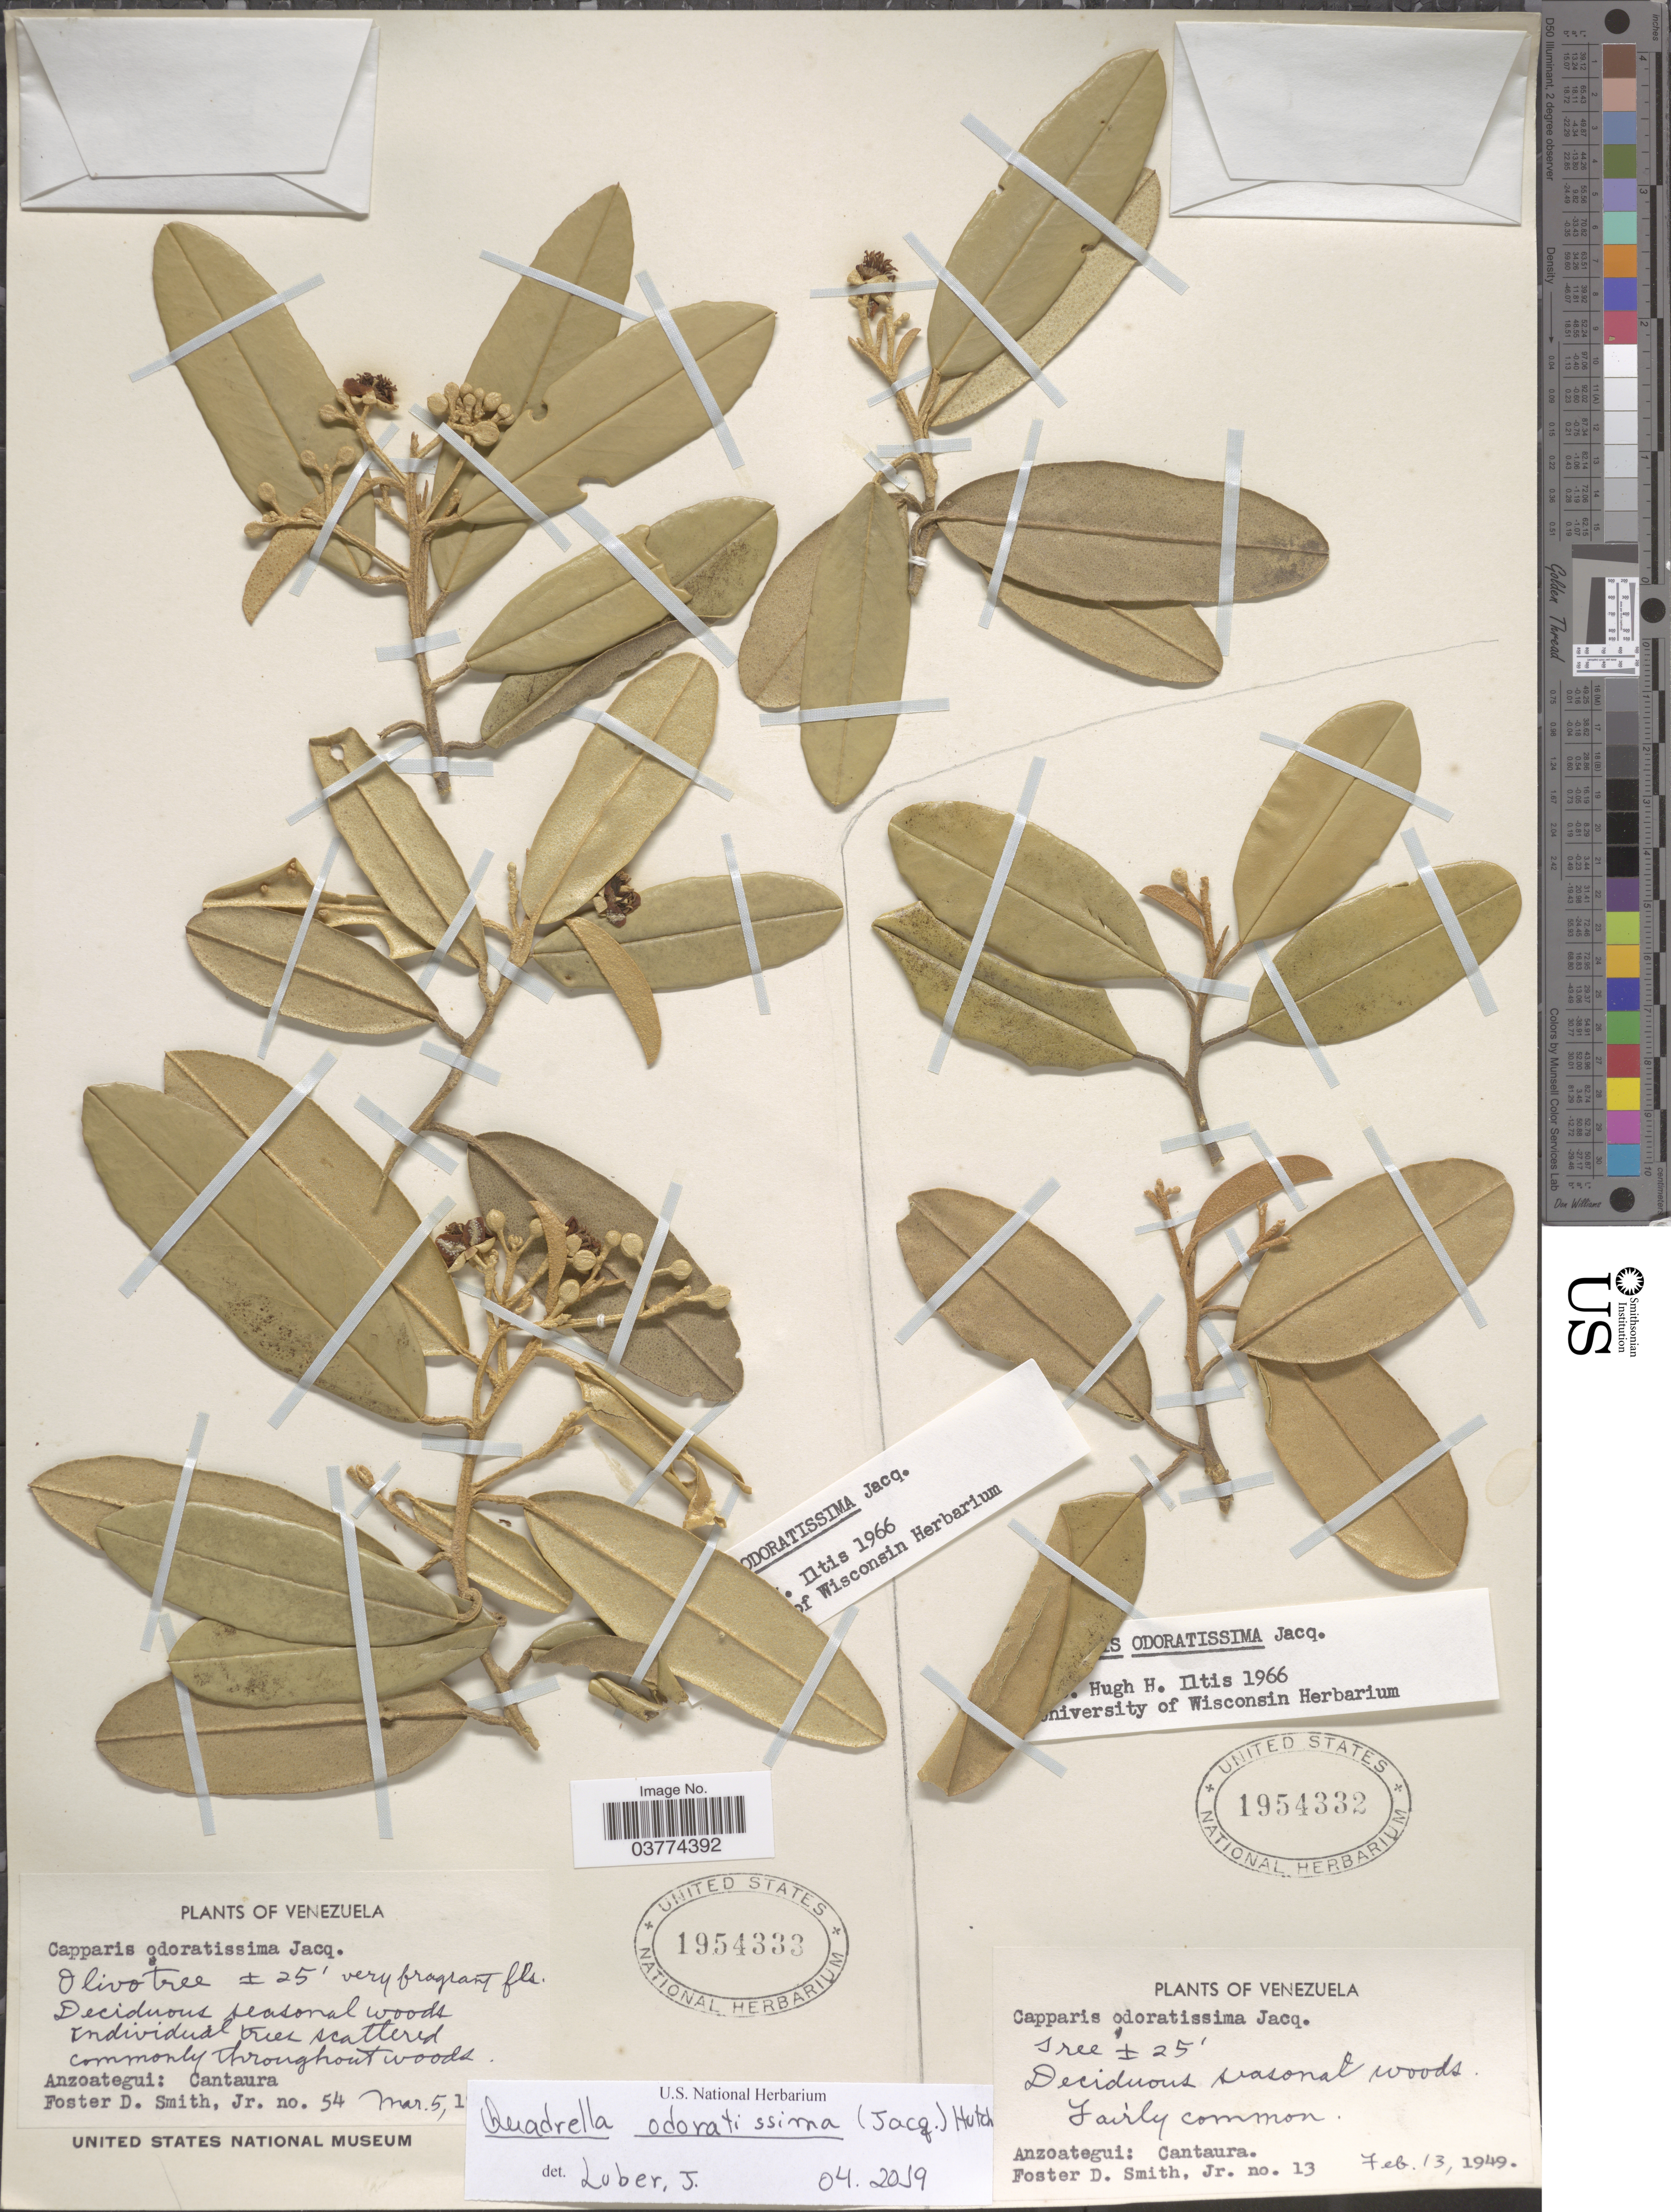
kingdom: Plantae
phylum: Tracheophyta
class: Magnoliopsida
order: Brassicales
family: Capparaceae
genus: Quadrella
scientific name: Quadrella odoratissima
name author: (Jacq.) Hutch.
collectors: F. Smith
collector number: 13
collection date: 1949-02-13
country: Venezuela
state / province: Anzoategui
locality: Cantaura.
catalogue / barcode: US 1954332-2